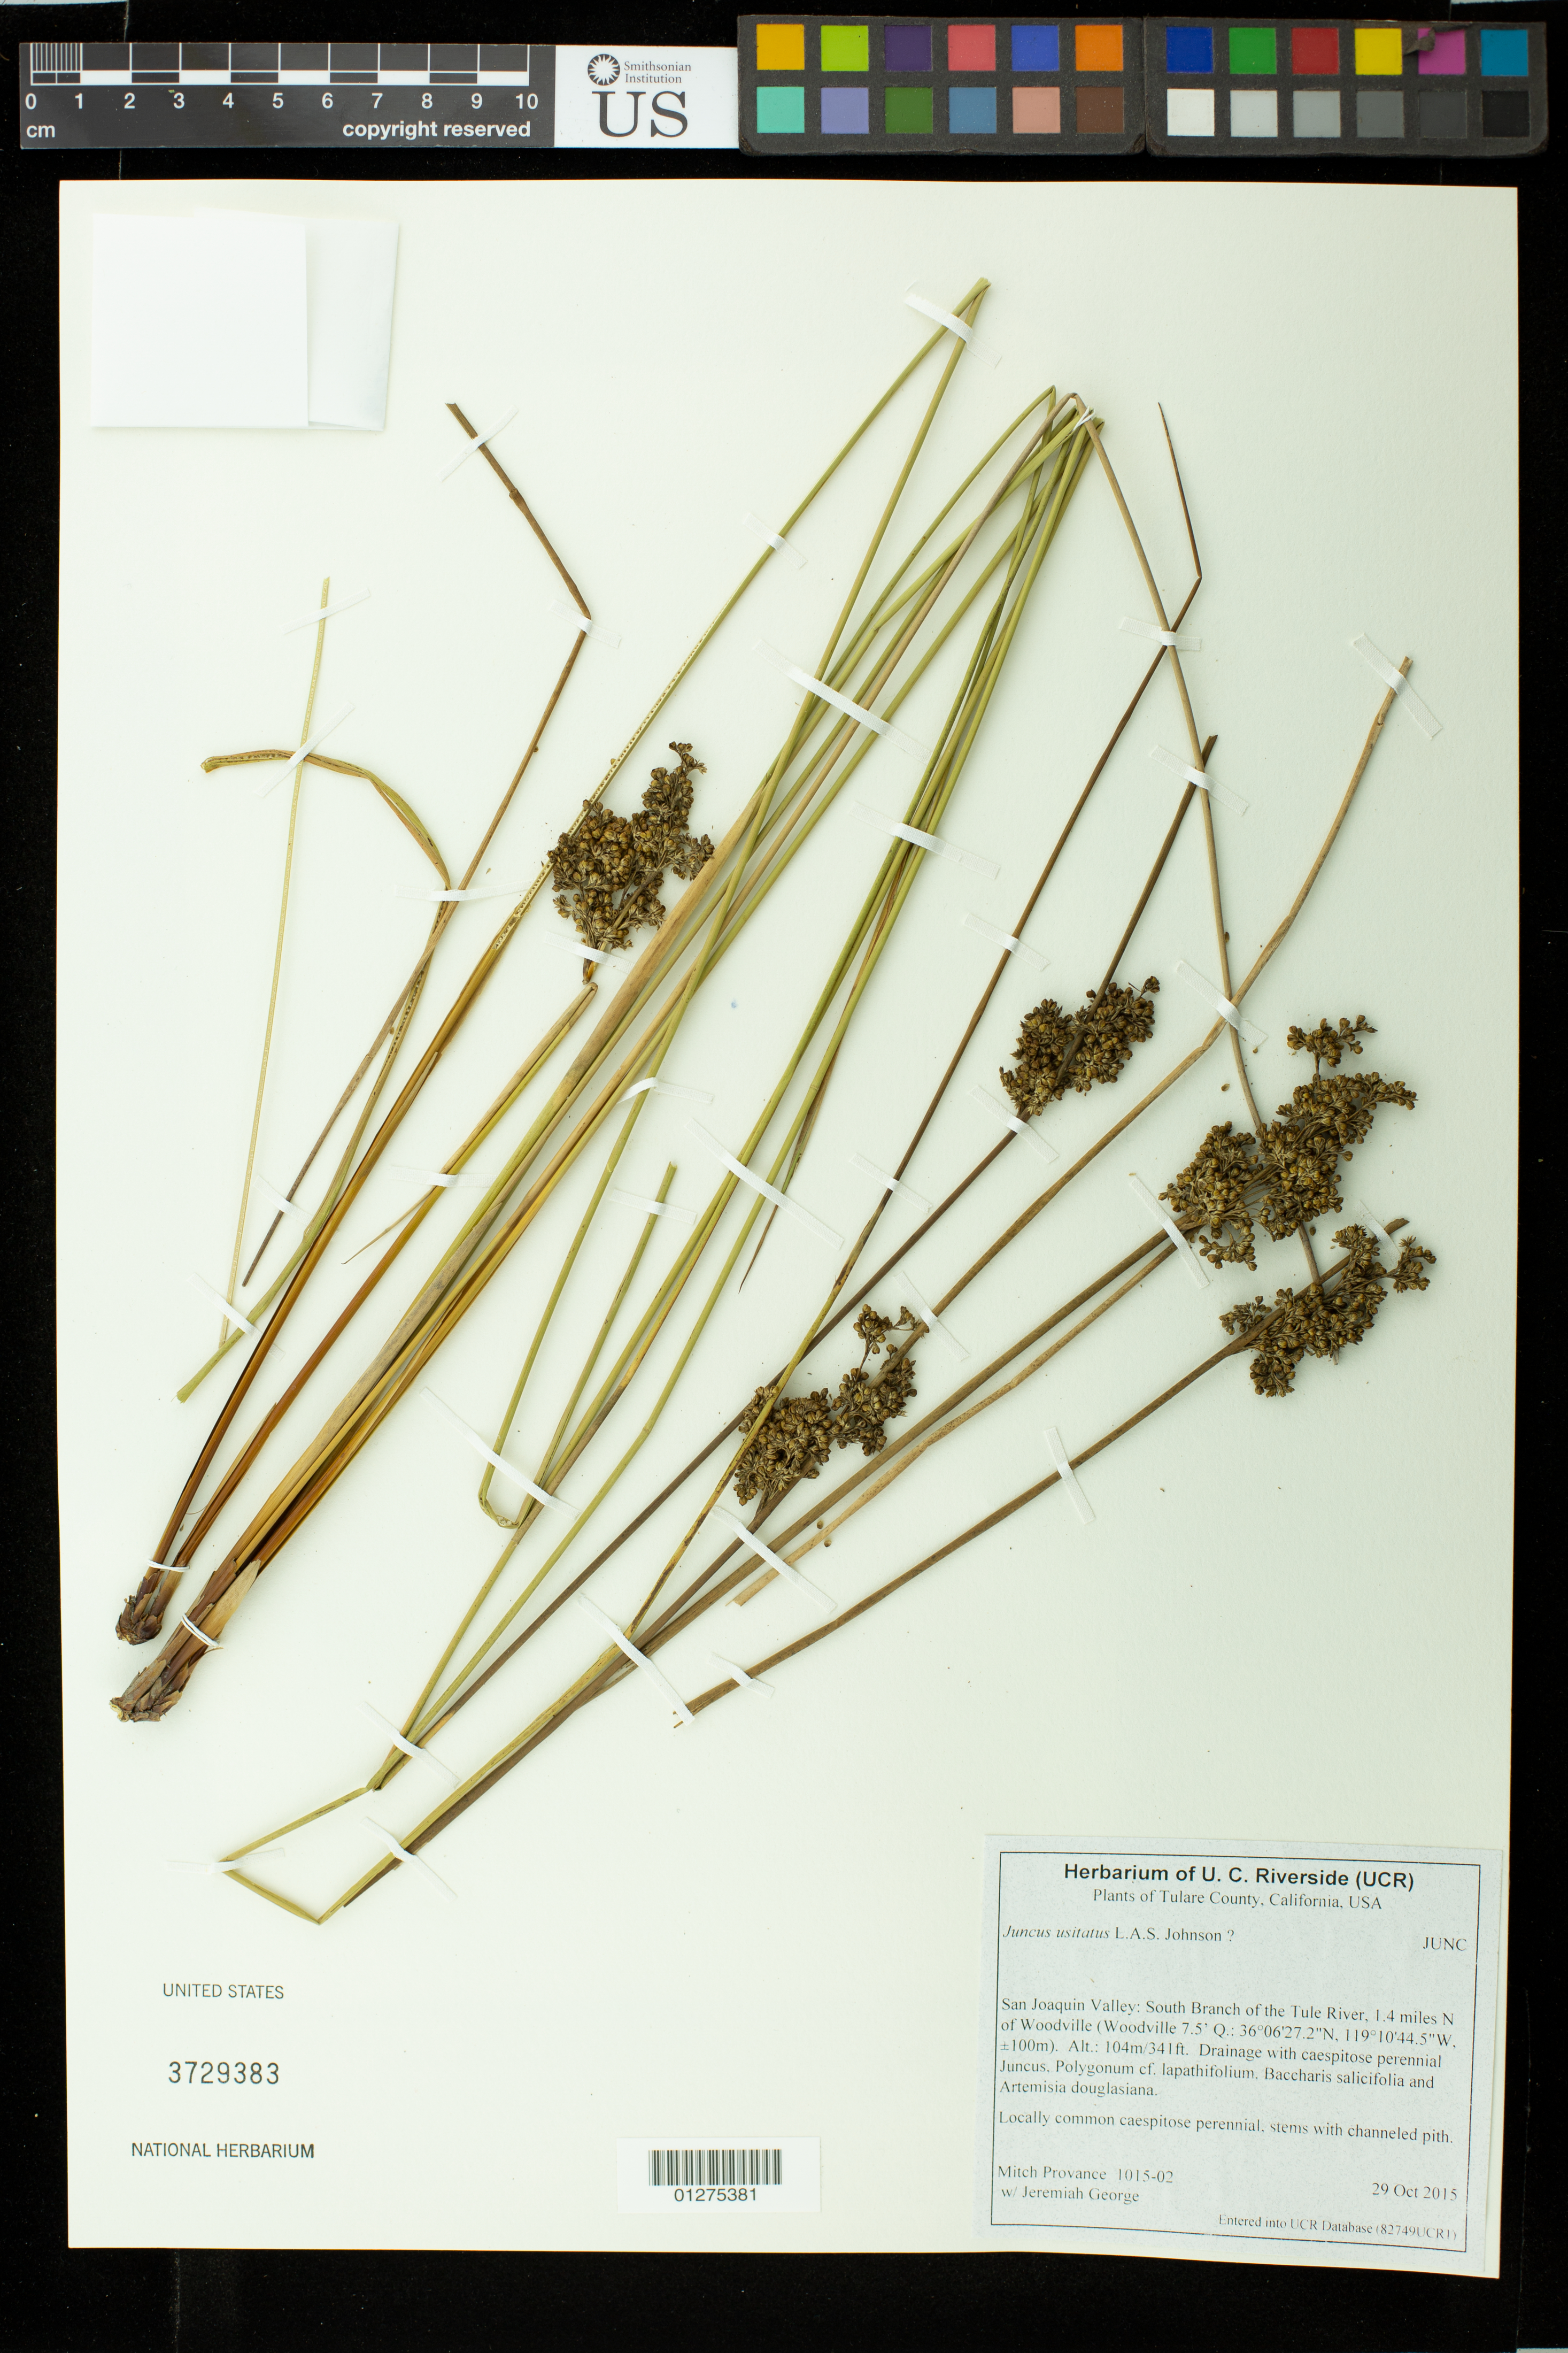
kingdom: Plantae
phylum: Tracheophyta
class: Liliopsida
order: Poales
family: Juncaceae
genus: Juncus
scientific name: Juncus usitatus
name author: L.A.S. Johnson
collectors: M. Provance & J. George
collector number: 1015-02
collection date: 2015-10-29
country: United States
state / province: California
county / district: Tulare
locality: San Joaquin Valley: South Branch of the Tule River, 1.4 miles N of Woodville (Woodville 7.5)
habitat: Drainage with caespitose perennial Juncus, Polugonum cf. lapathifolium. Baccharis salicifolia and Artenisisa douglasiana.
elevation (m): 104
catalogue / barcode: US 3729383